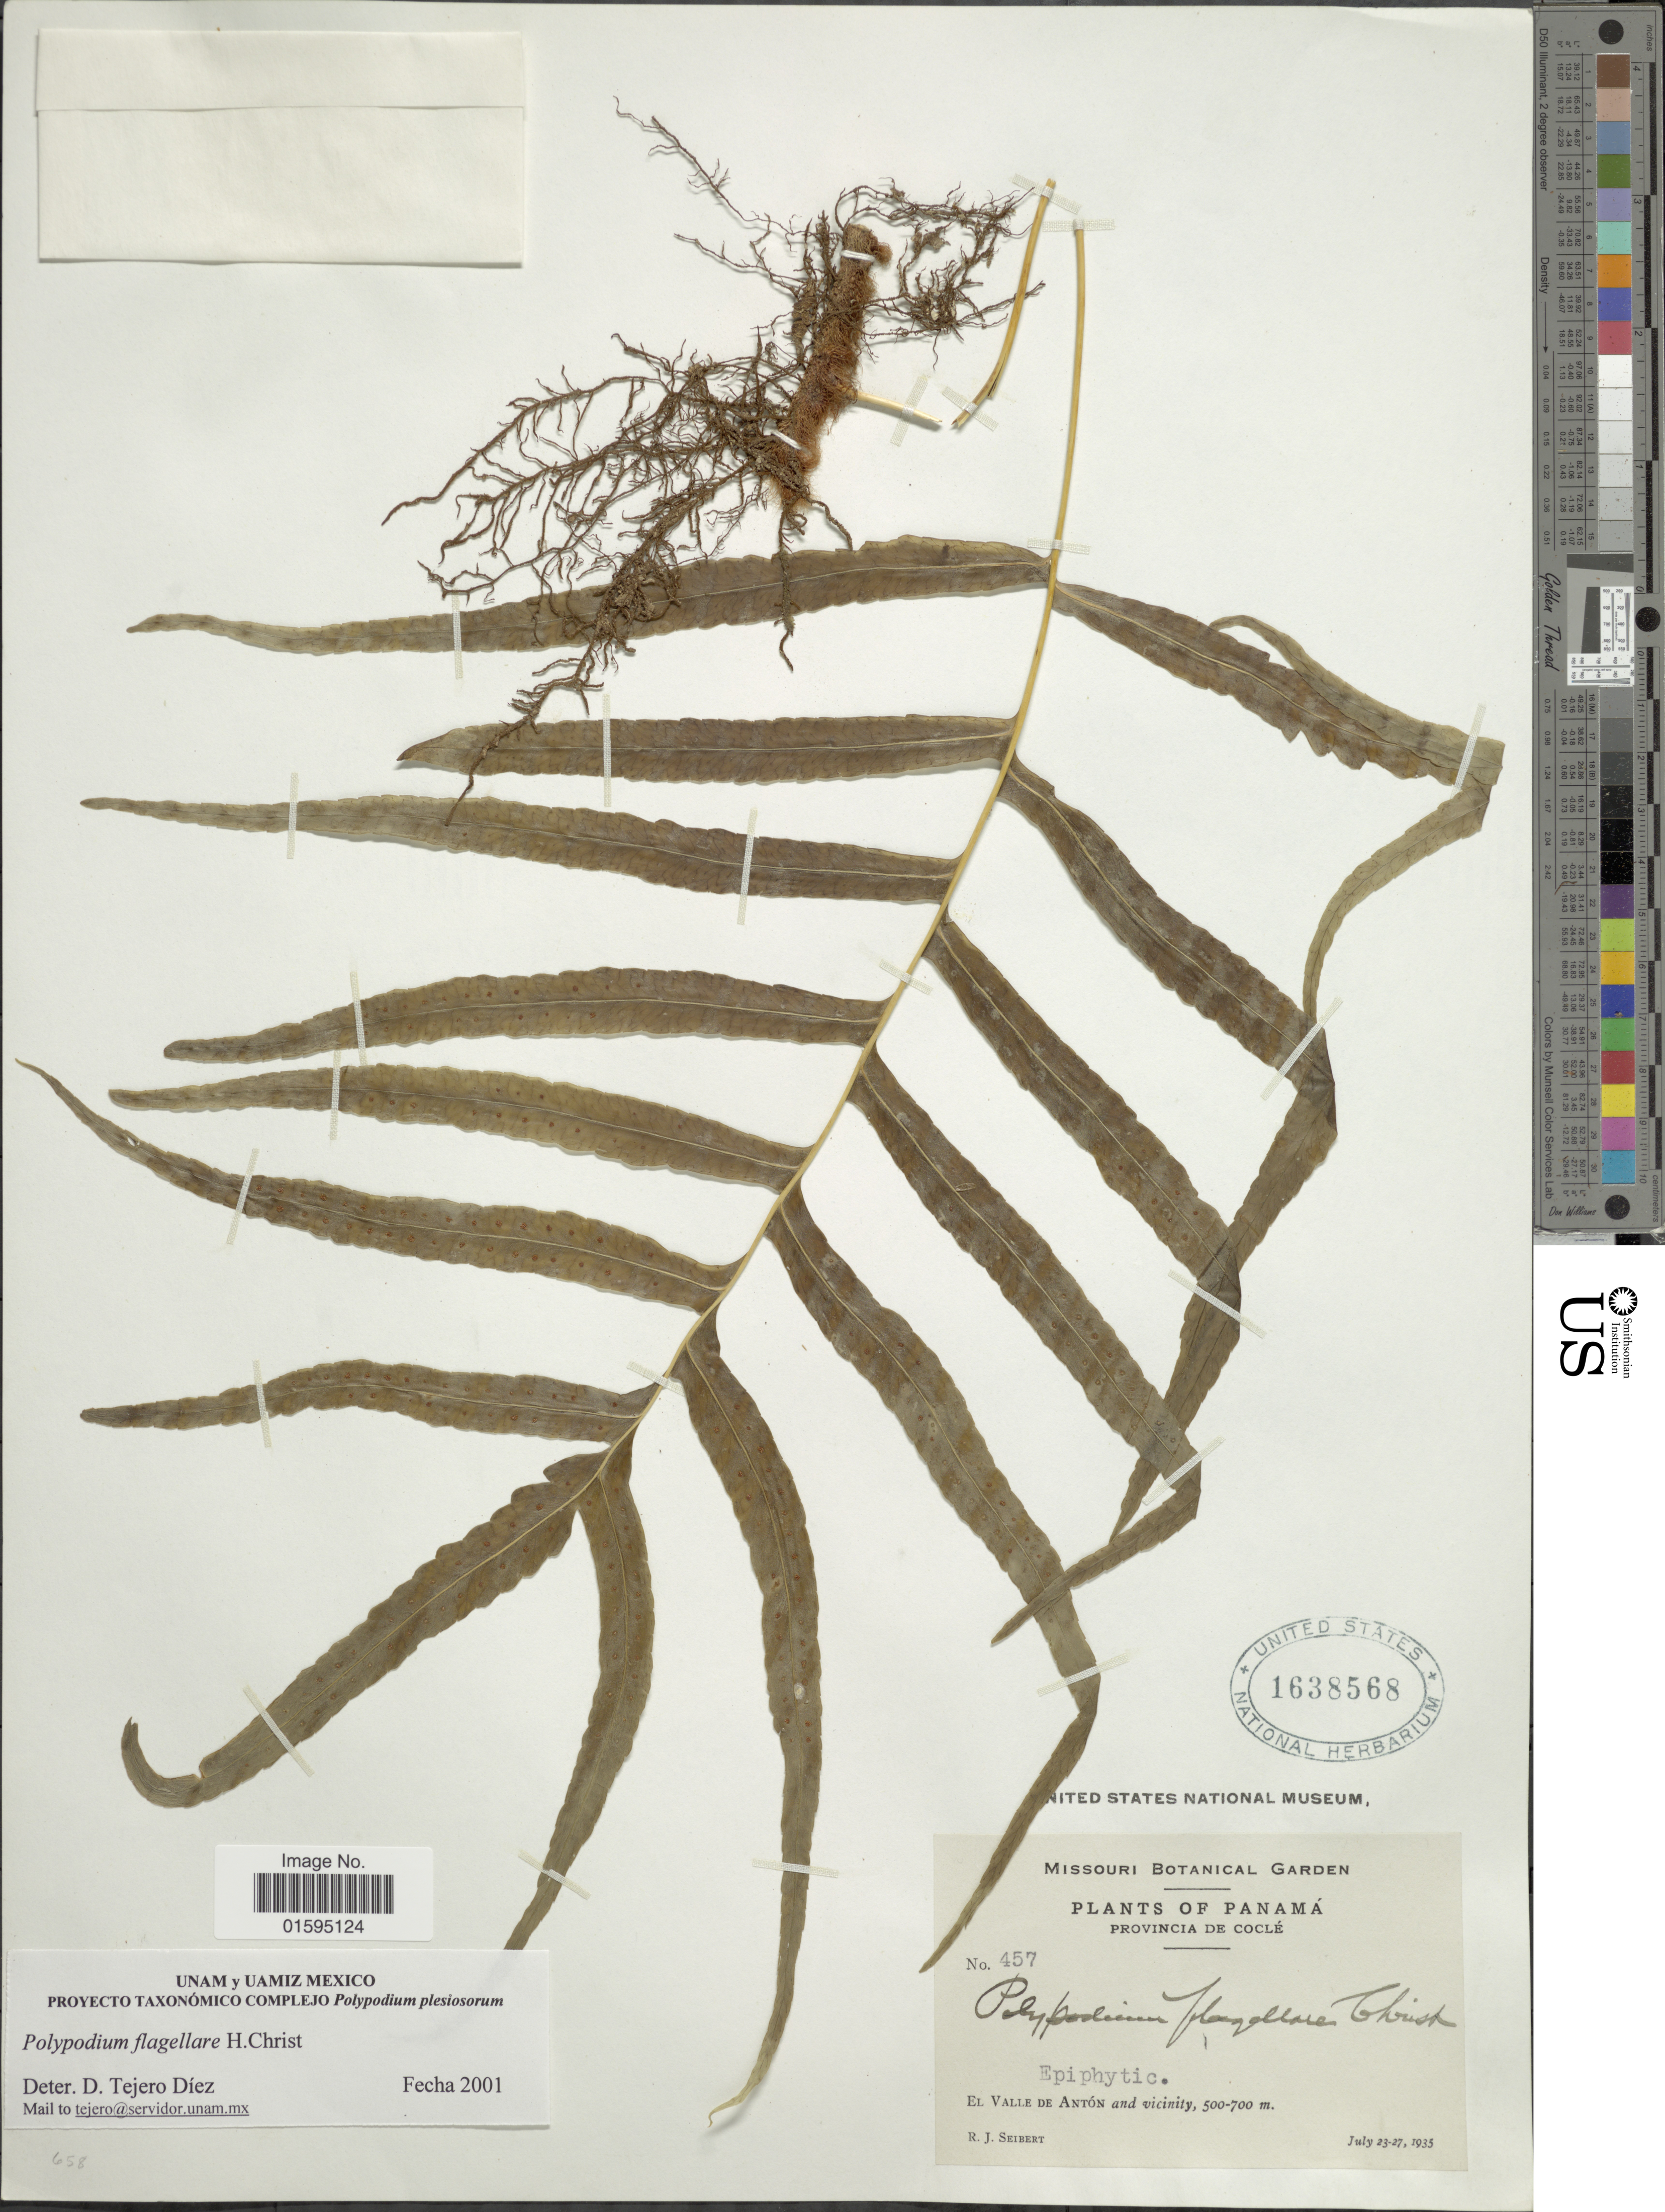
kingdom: Plantae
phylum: Tracheophyta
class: Polypodiopsida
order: Polypodiales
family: Polypodiaceae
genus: Polypodium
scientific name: Polypodium flagellare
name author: Christ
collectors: R. J. Seibert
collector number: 457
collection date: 1935-07-23/1935-07-27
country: Panama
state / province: Coclé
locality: El Valle de Antón and vicinity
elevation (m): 500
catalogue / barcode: US 1638568